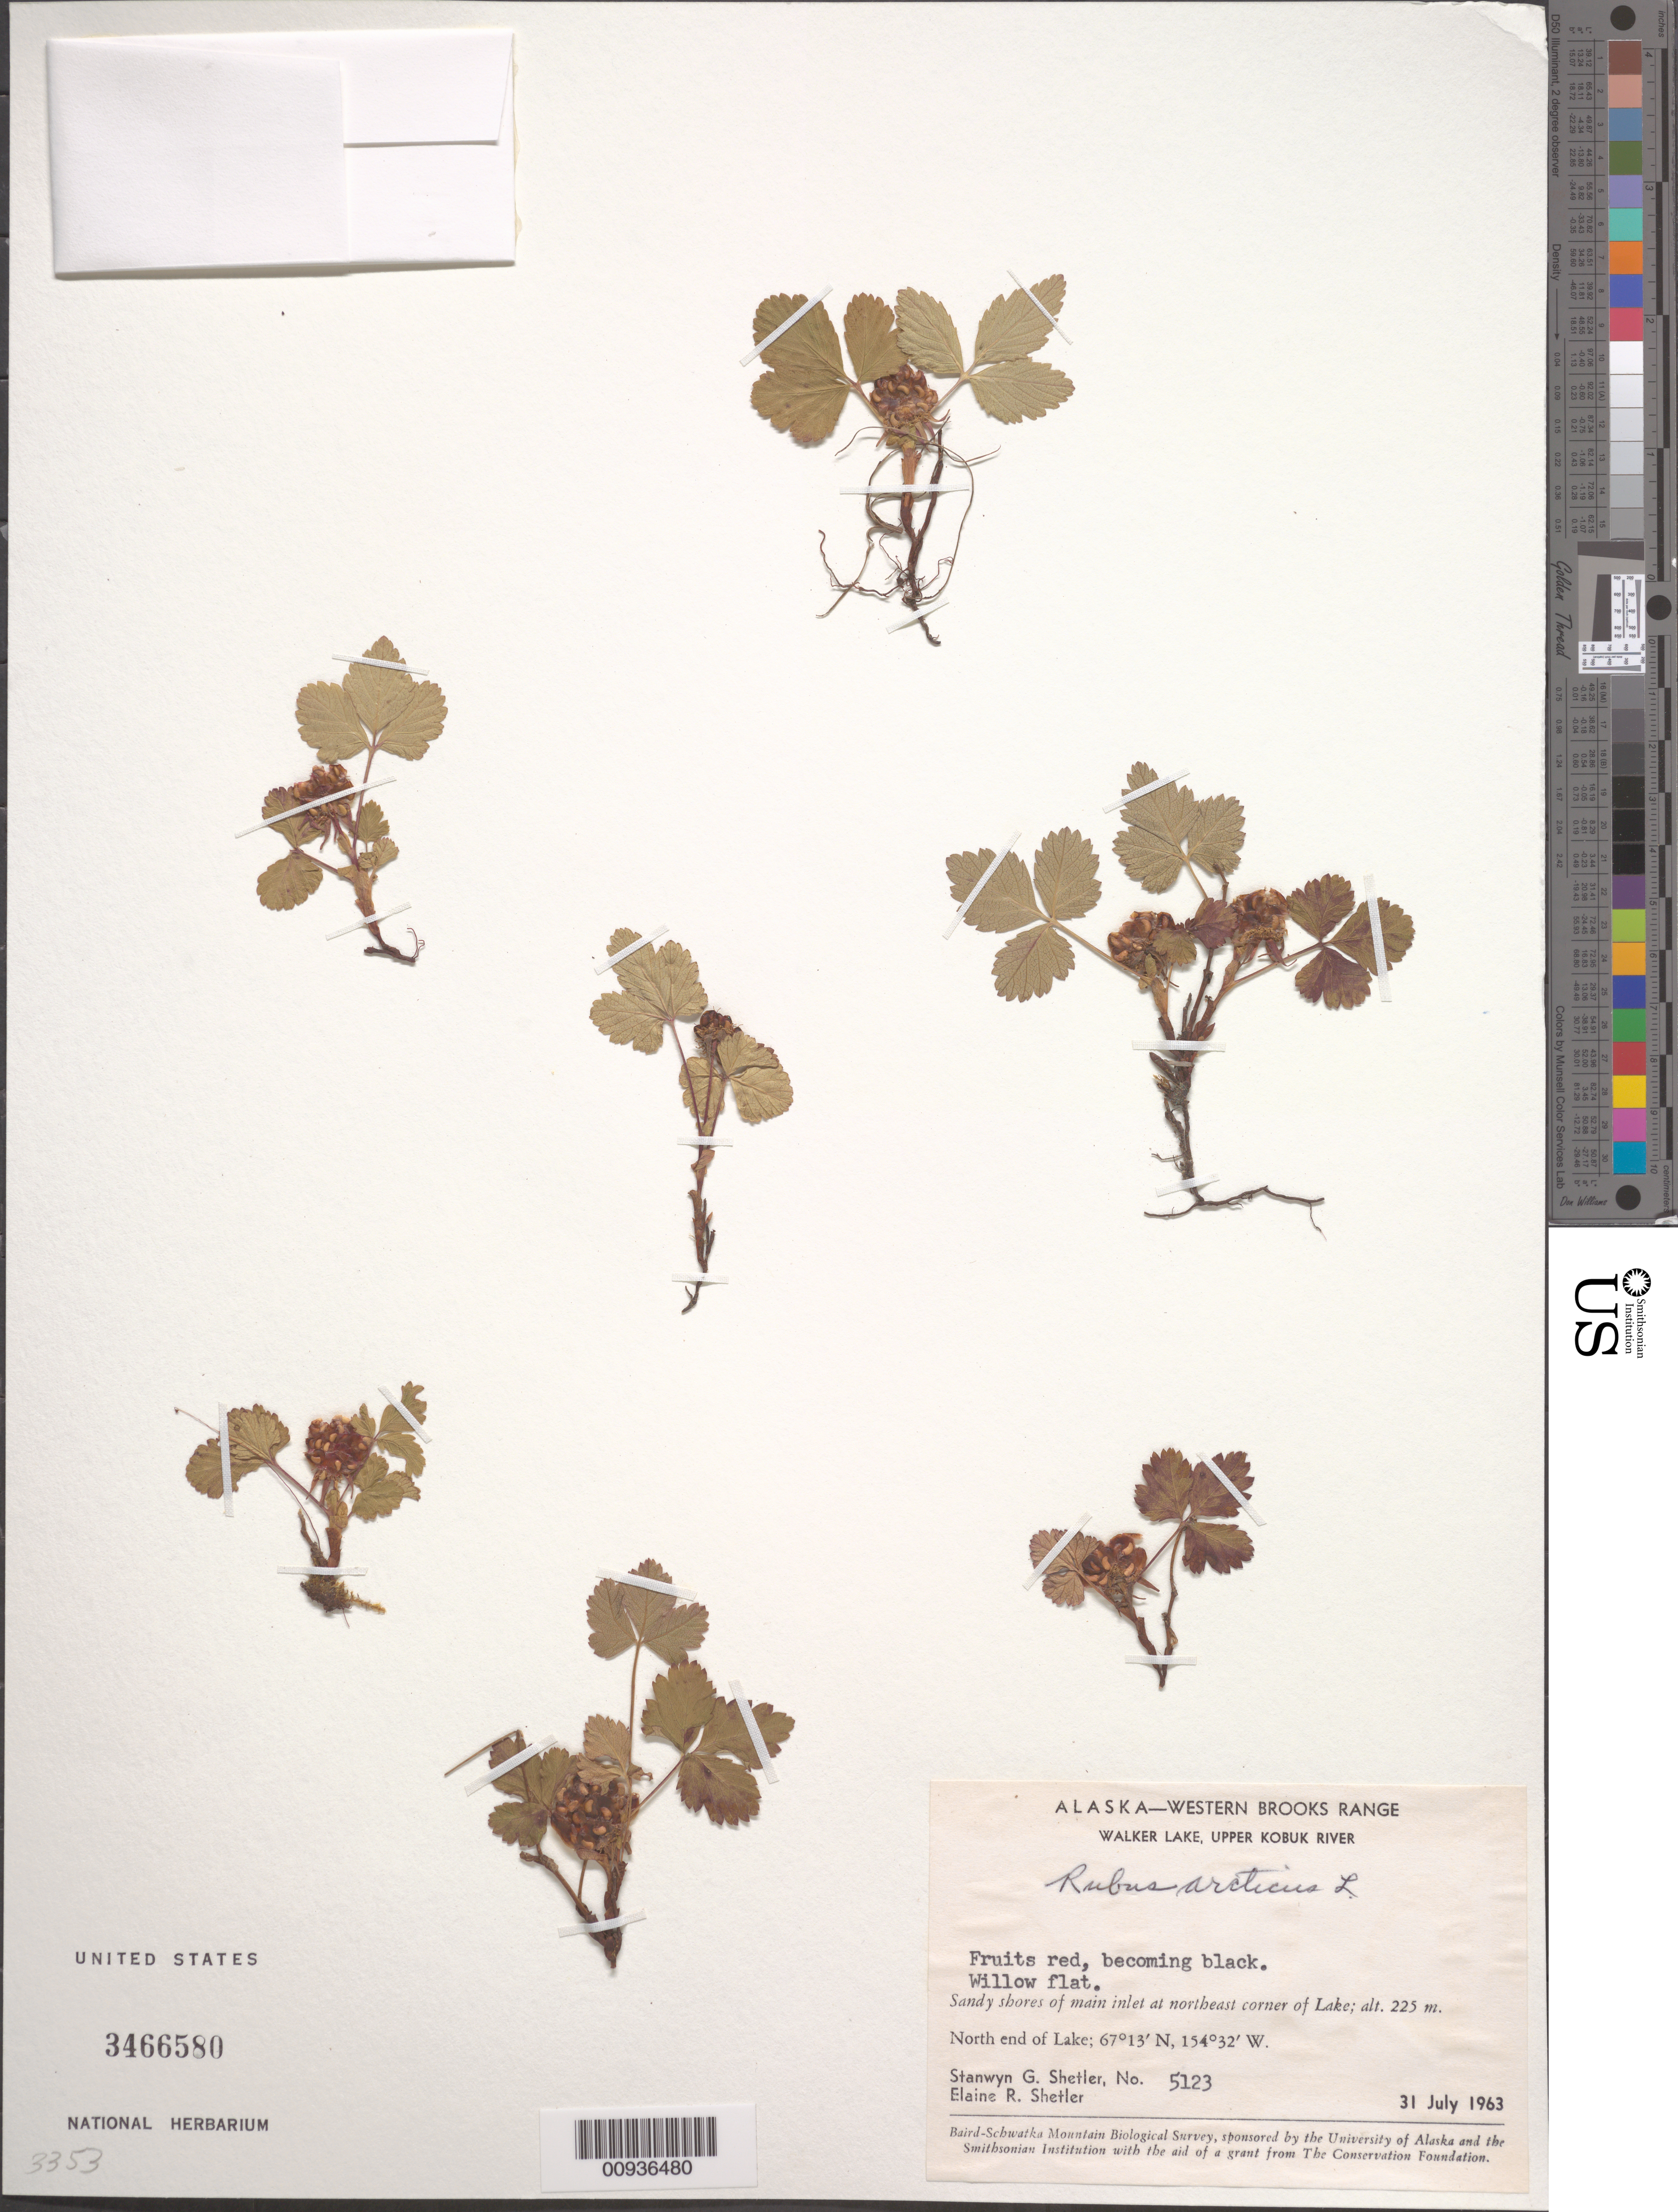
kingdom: Plantae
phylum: Tracheophyta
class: Magnoliopsida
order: Rosales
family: Rosaceae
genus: Rubus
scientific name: Rubus arcticus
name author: L.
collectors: S. Shetler & E. R. Shetler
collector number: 5123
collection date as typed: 31 Jul 1963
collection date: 1963-07-31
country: United States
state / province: Alaska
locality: North end of Walker Lake. Western Brooks Range, Upper Kobuk River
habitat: Sandy shores of main inlet at northeast corner of Lake.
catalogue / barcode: US 3466580